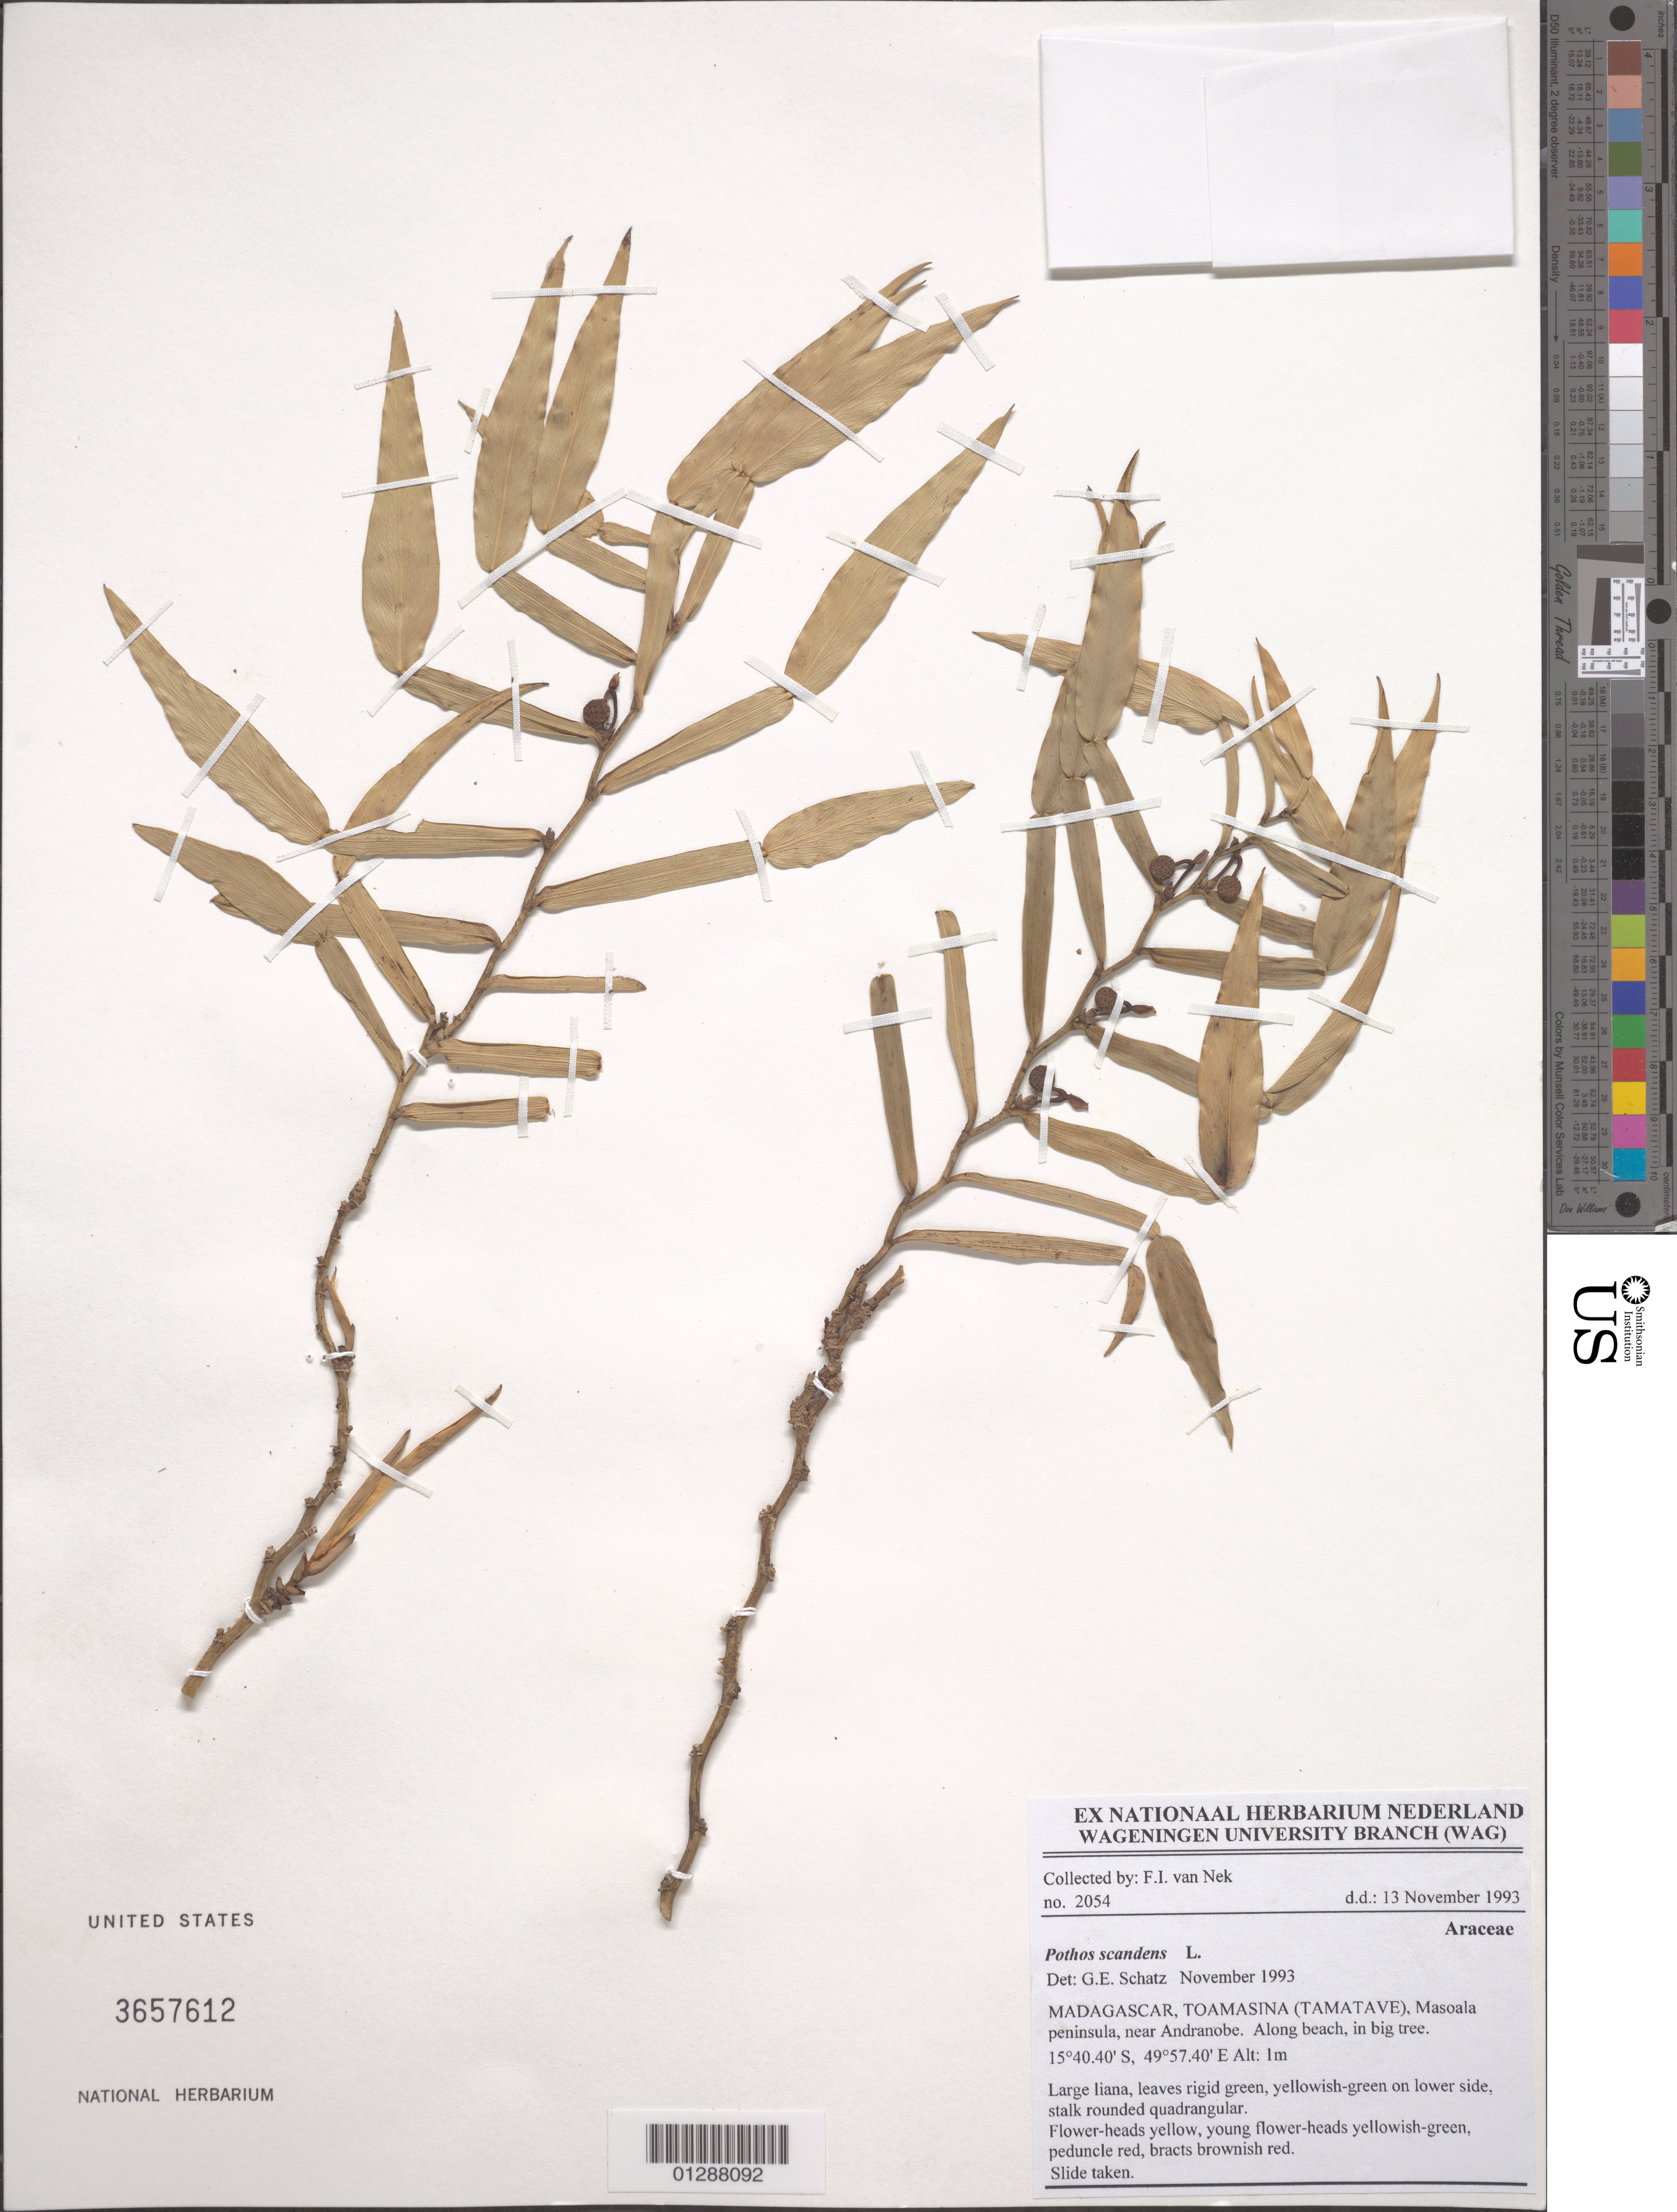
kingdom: Plantae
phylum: Tracheophyta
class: Liliopsida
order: Alismatales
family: Araceae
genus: Pothos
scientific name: Pothos scandens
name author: L.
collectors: F. van Nek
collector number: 2054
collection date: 1993-11-13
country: Madagascar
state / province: Analanjirofo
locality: (Tamatave), Masoala peninsula, near Andranobe, Along beach.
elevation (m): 1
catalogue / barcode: US 3657612